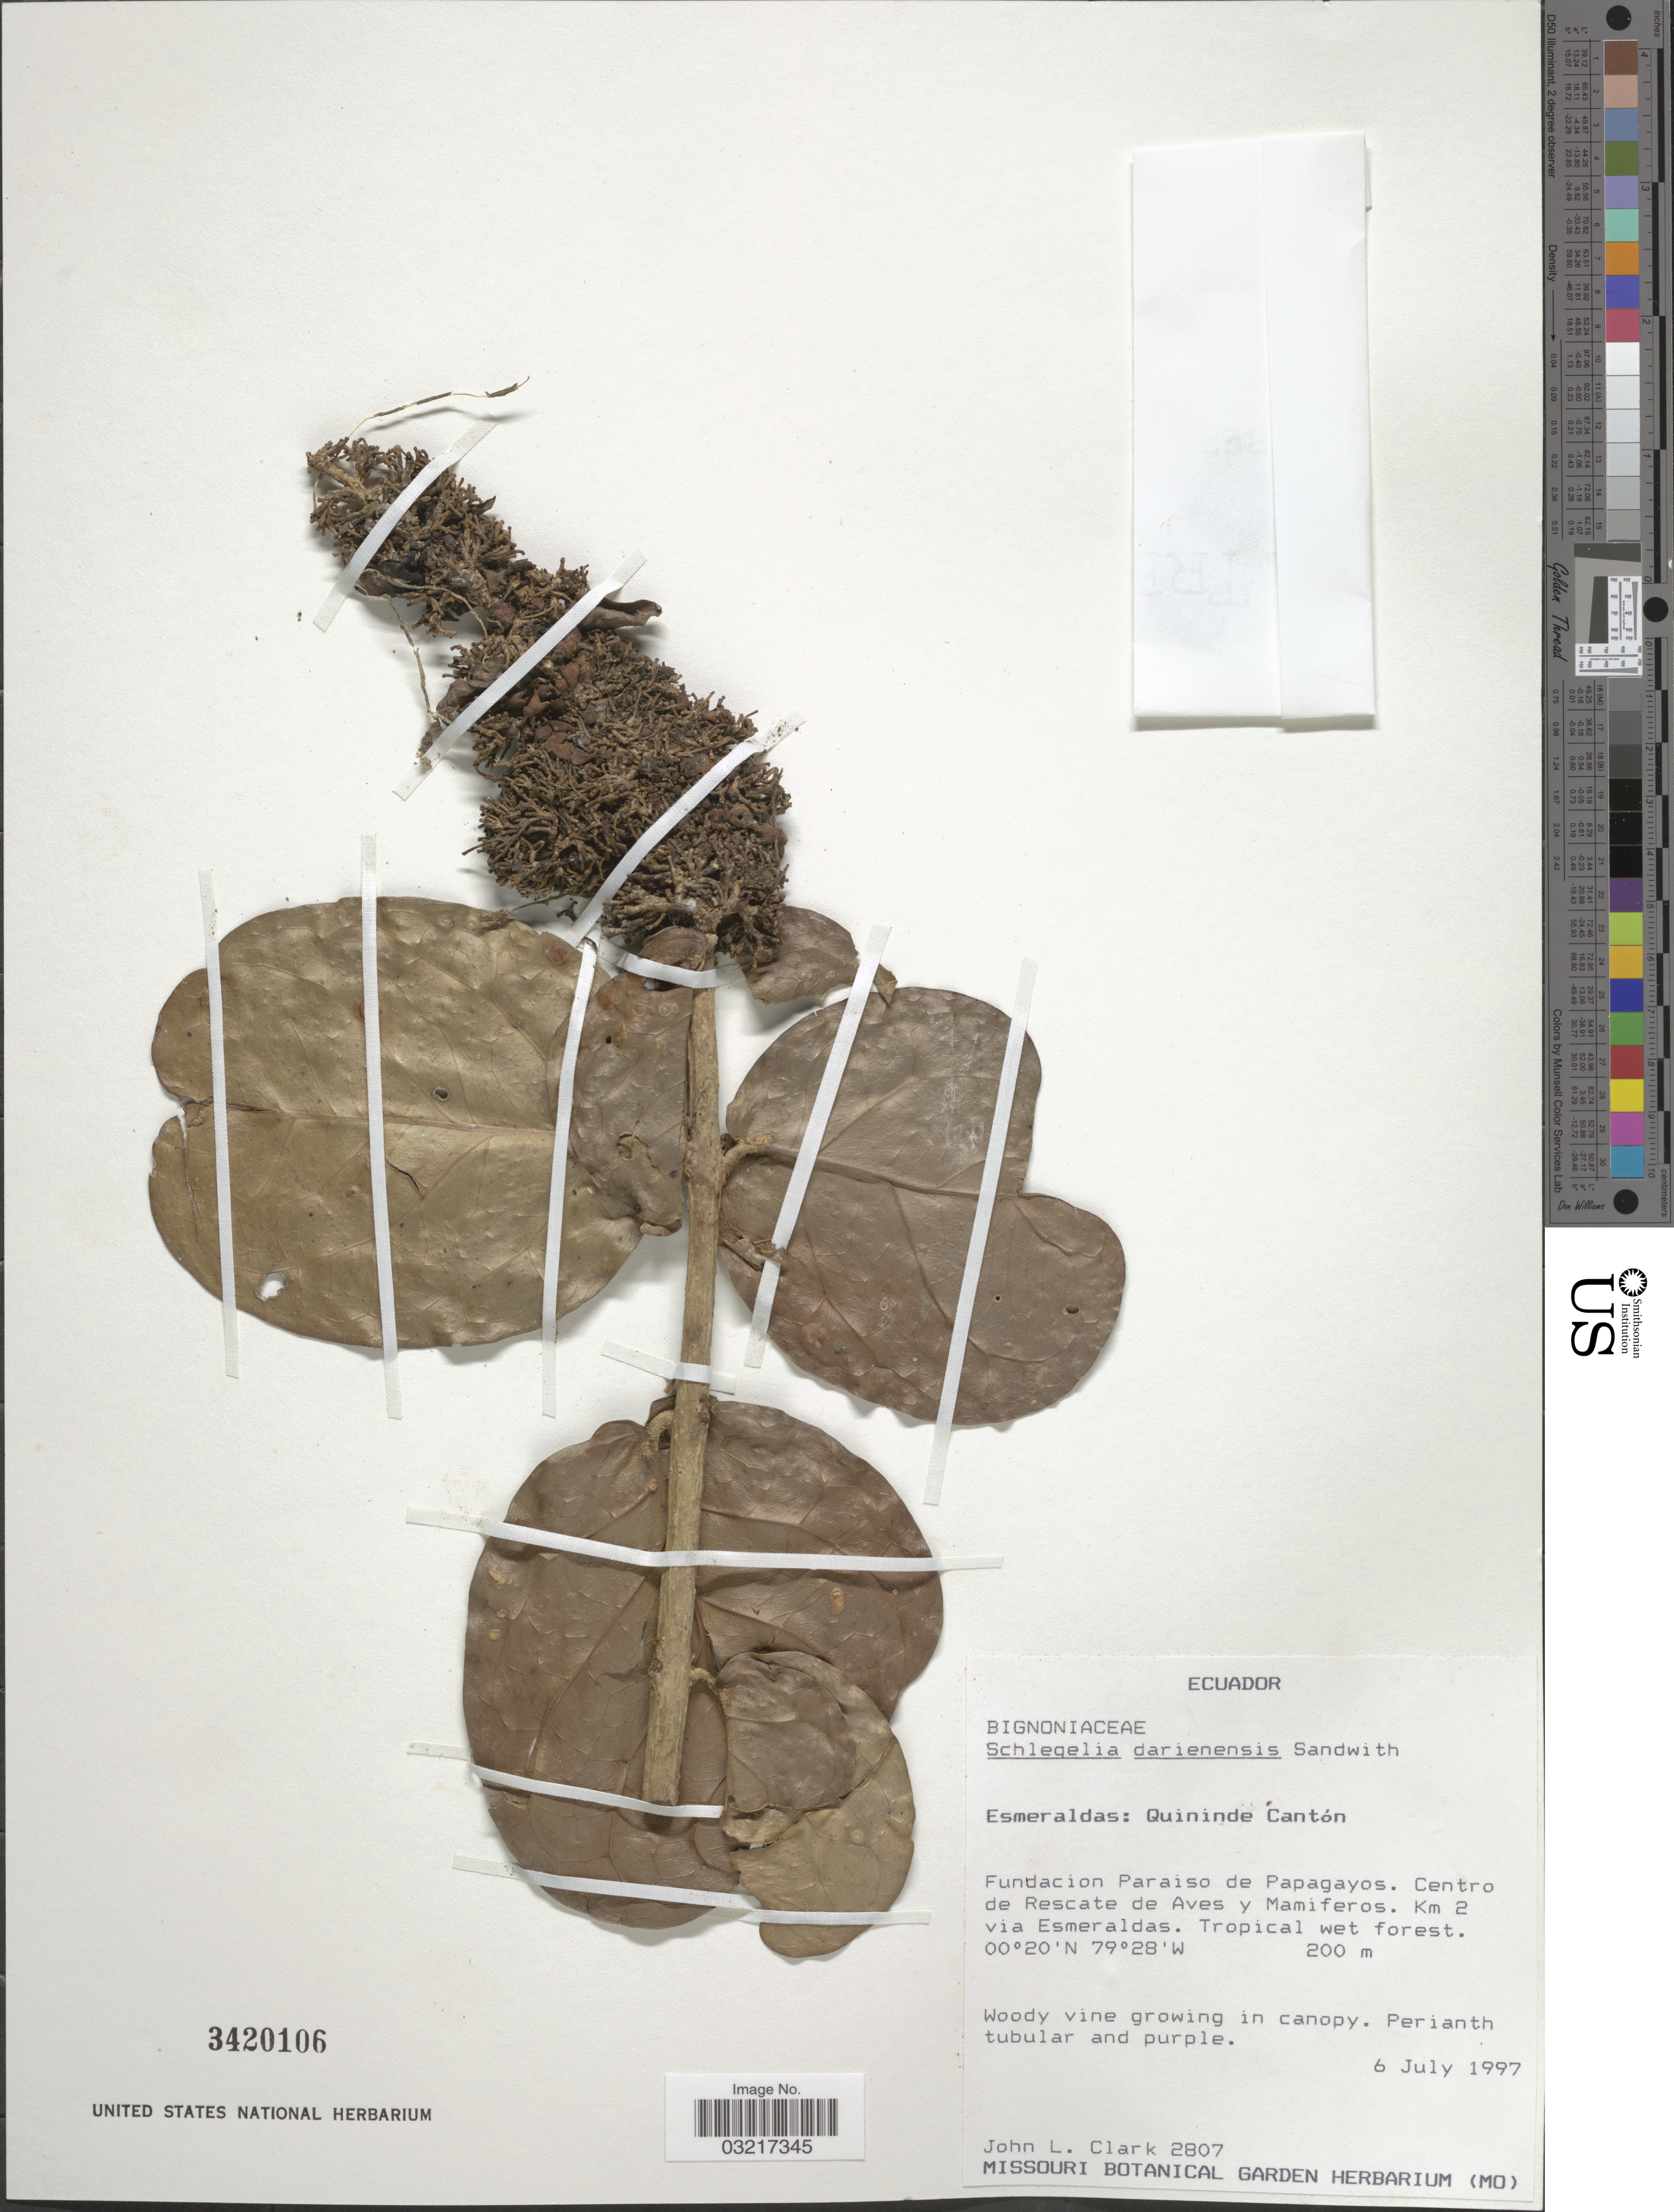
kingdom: Plantae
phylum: Tracheophyta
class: Magnoliopsida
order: Lamiales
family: Schlegeliaceae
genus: Schlegelia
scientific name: Schlegelia darienensis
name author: Sandwith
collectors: J. L. Clark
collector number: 2807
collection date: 1997-07-06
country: Ecuador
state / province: Esmeraldas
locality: Quininde Cantón. Fundacion Paraiso de Papagayos. Centro de Rescate de Aves y Mamiferos. Km 2 via Esmeraldas.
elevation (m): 200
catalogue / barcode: US 3420106